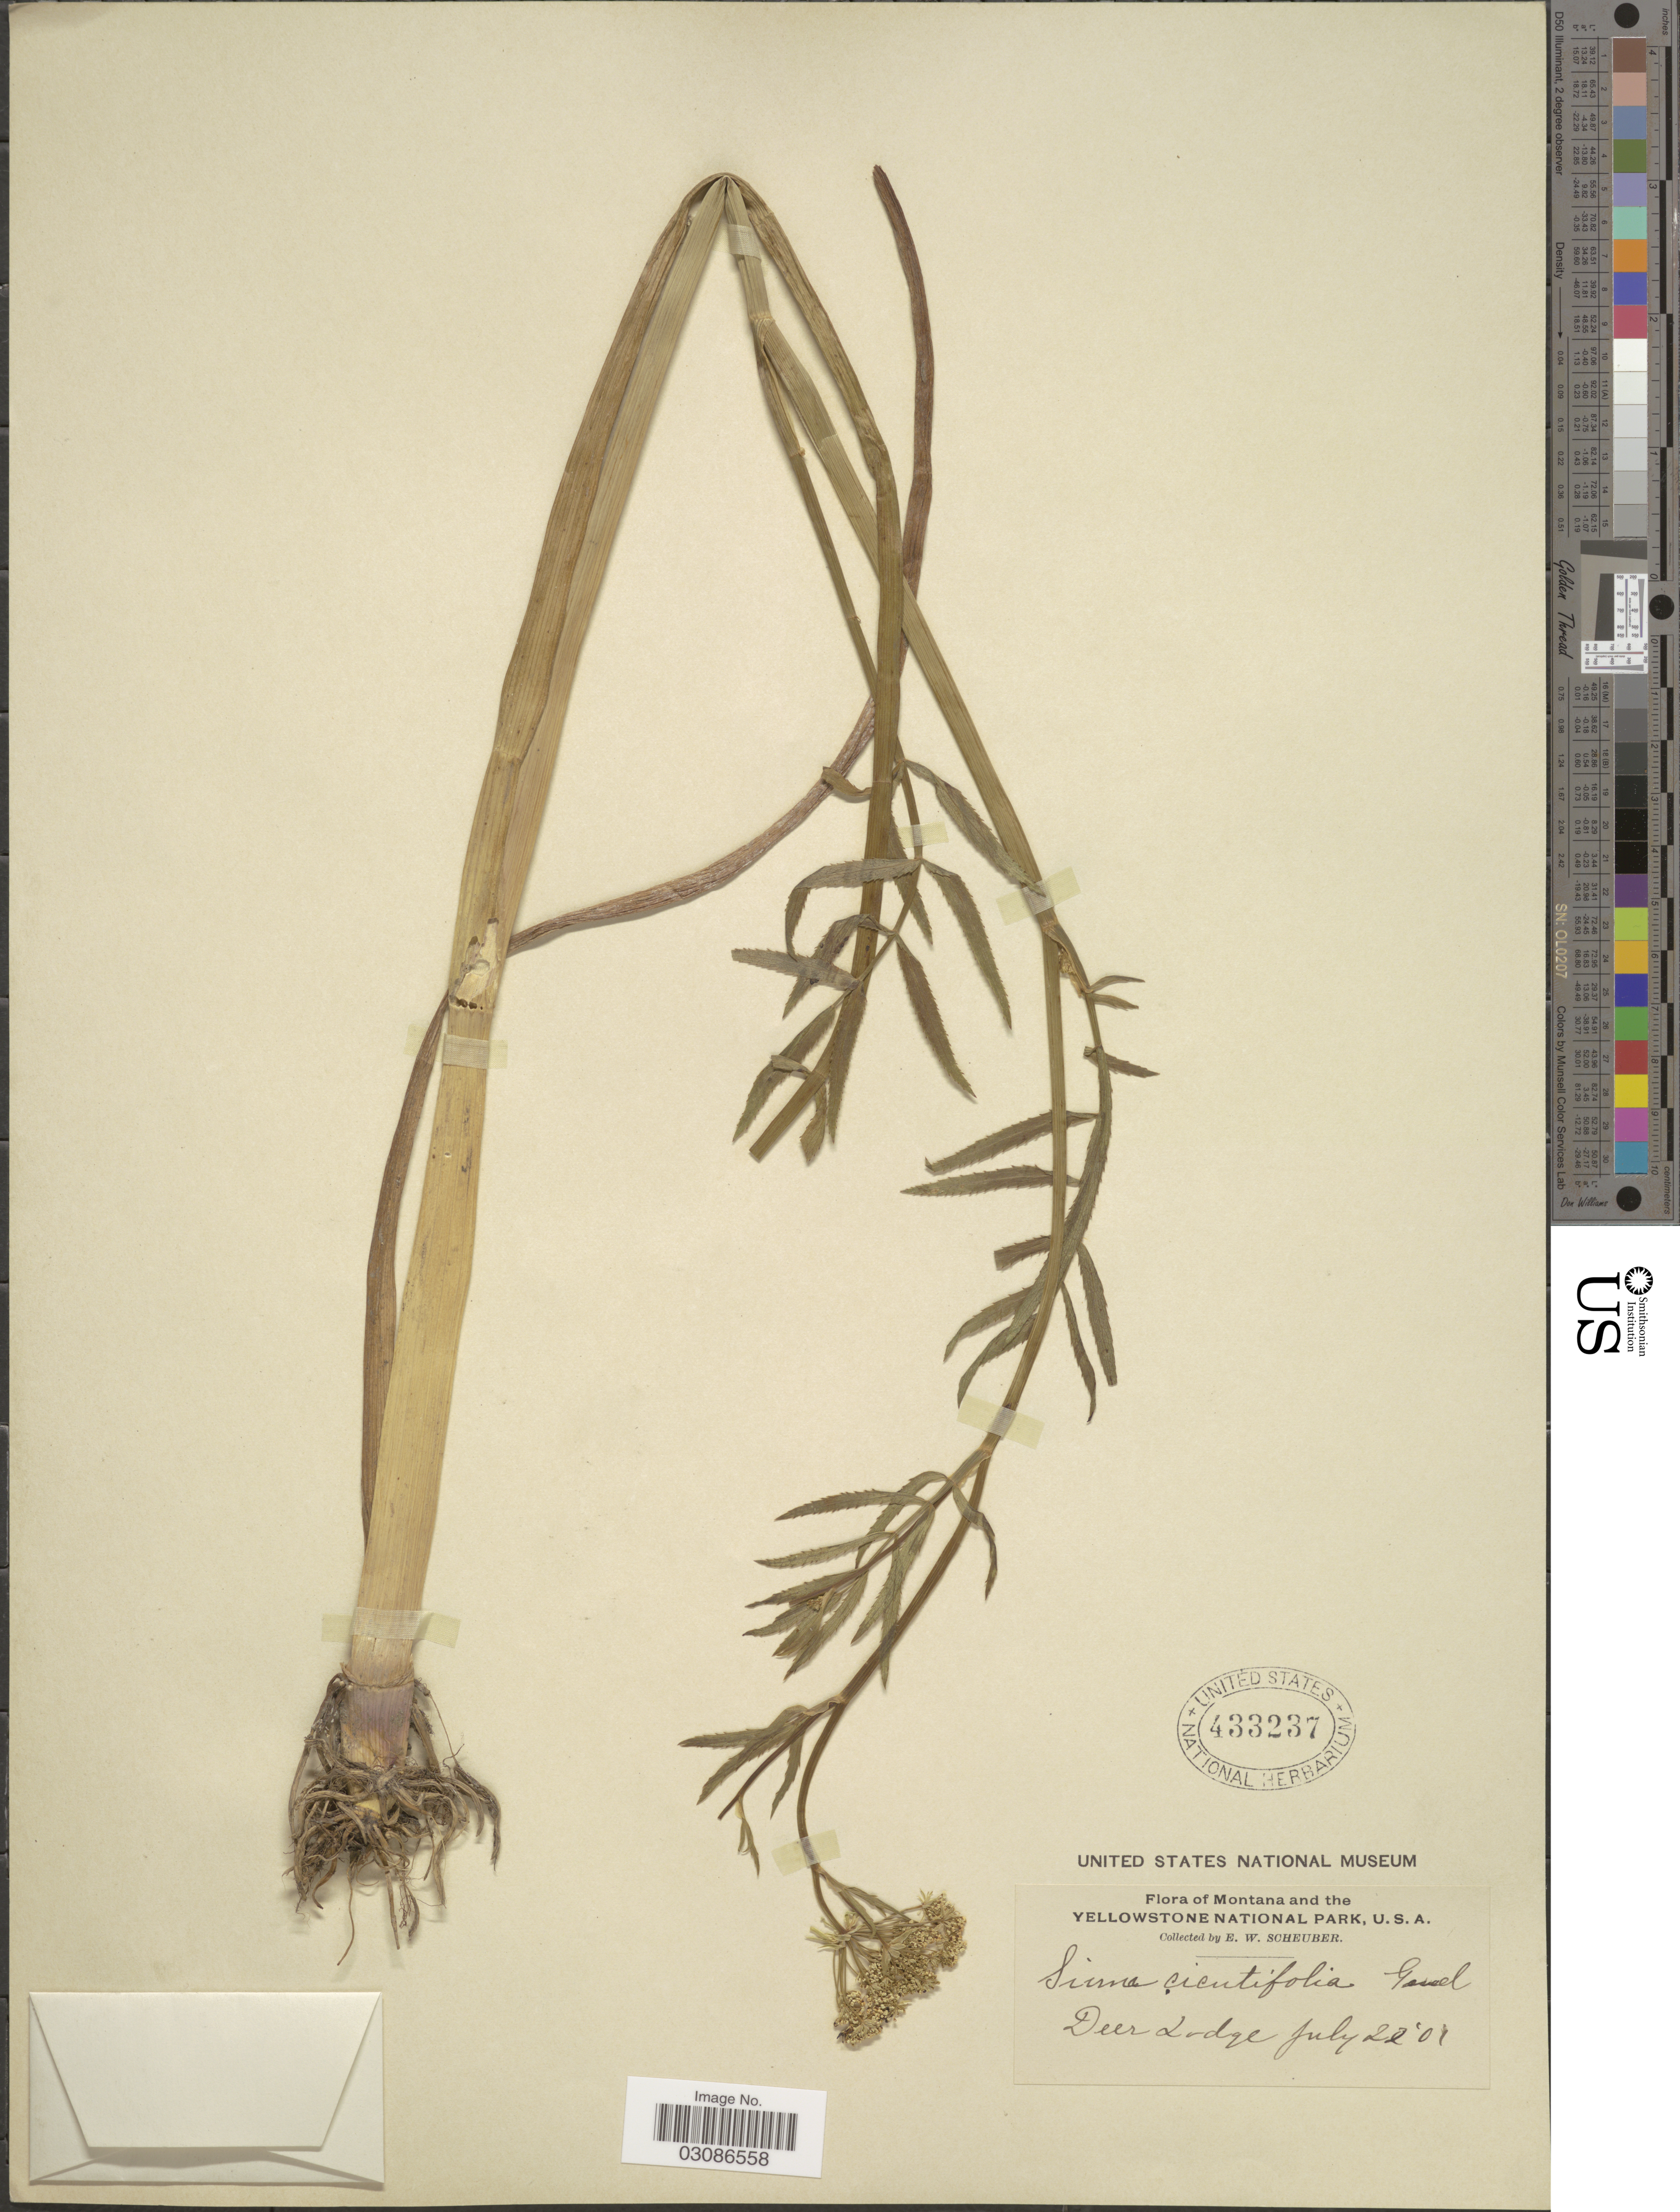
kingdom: Plantae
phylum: Tracheophyta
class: Magnoliopsida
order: Apiales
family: Apiaceae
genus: Sium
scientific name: Sium suave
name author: Walter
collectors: E. Scheuber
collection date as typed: Transcribed d/m/y: 22/7/1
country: United States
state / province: Montana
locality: Montana and the Yellowstone National Park, Deer Lodge.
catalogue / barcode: US 433237